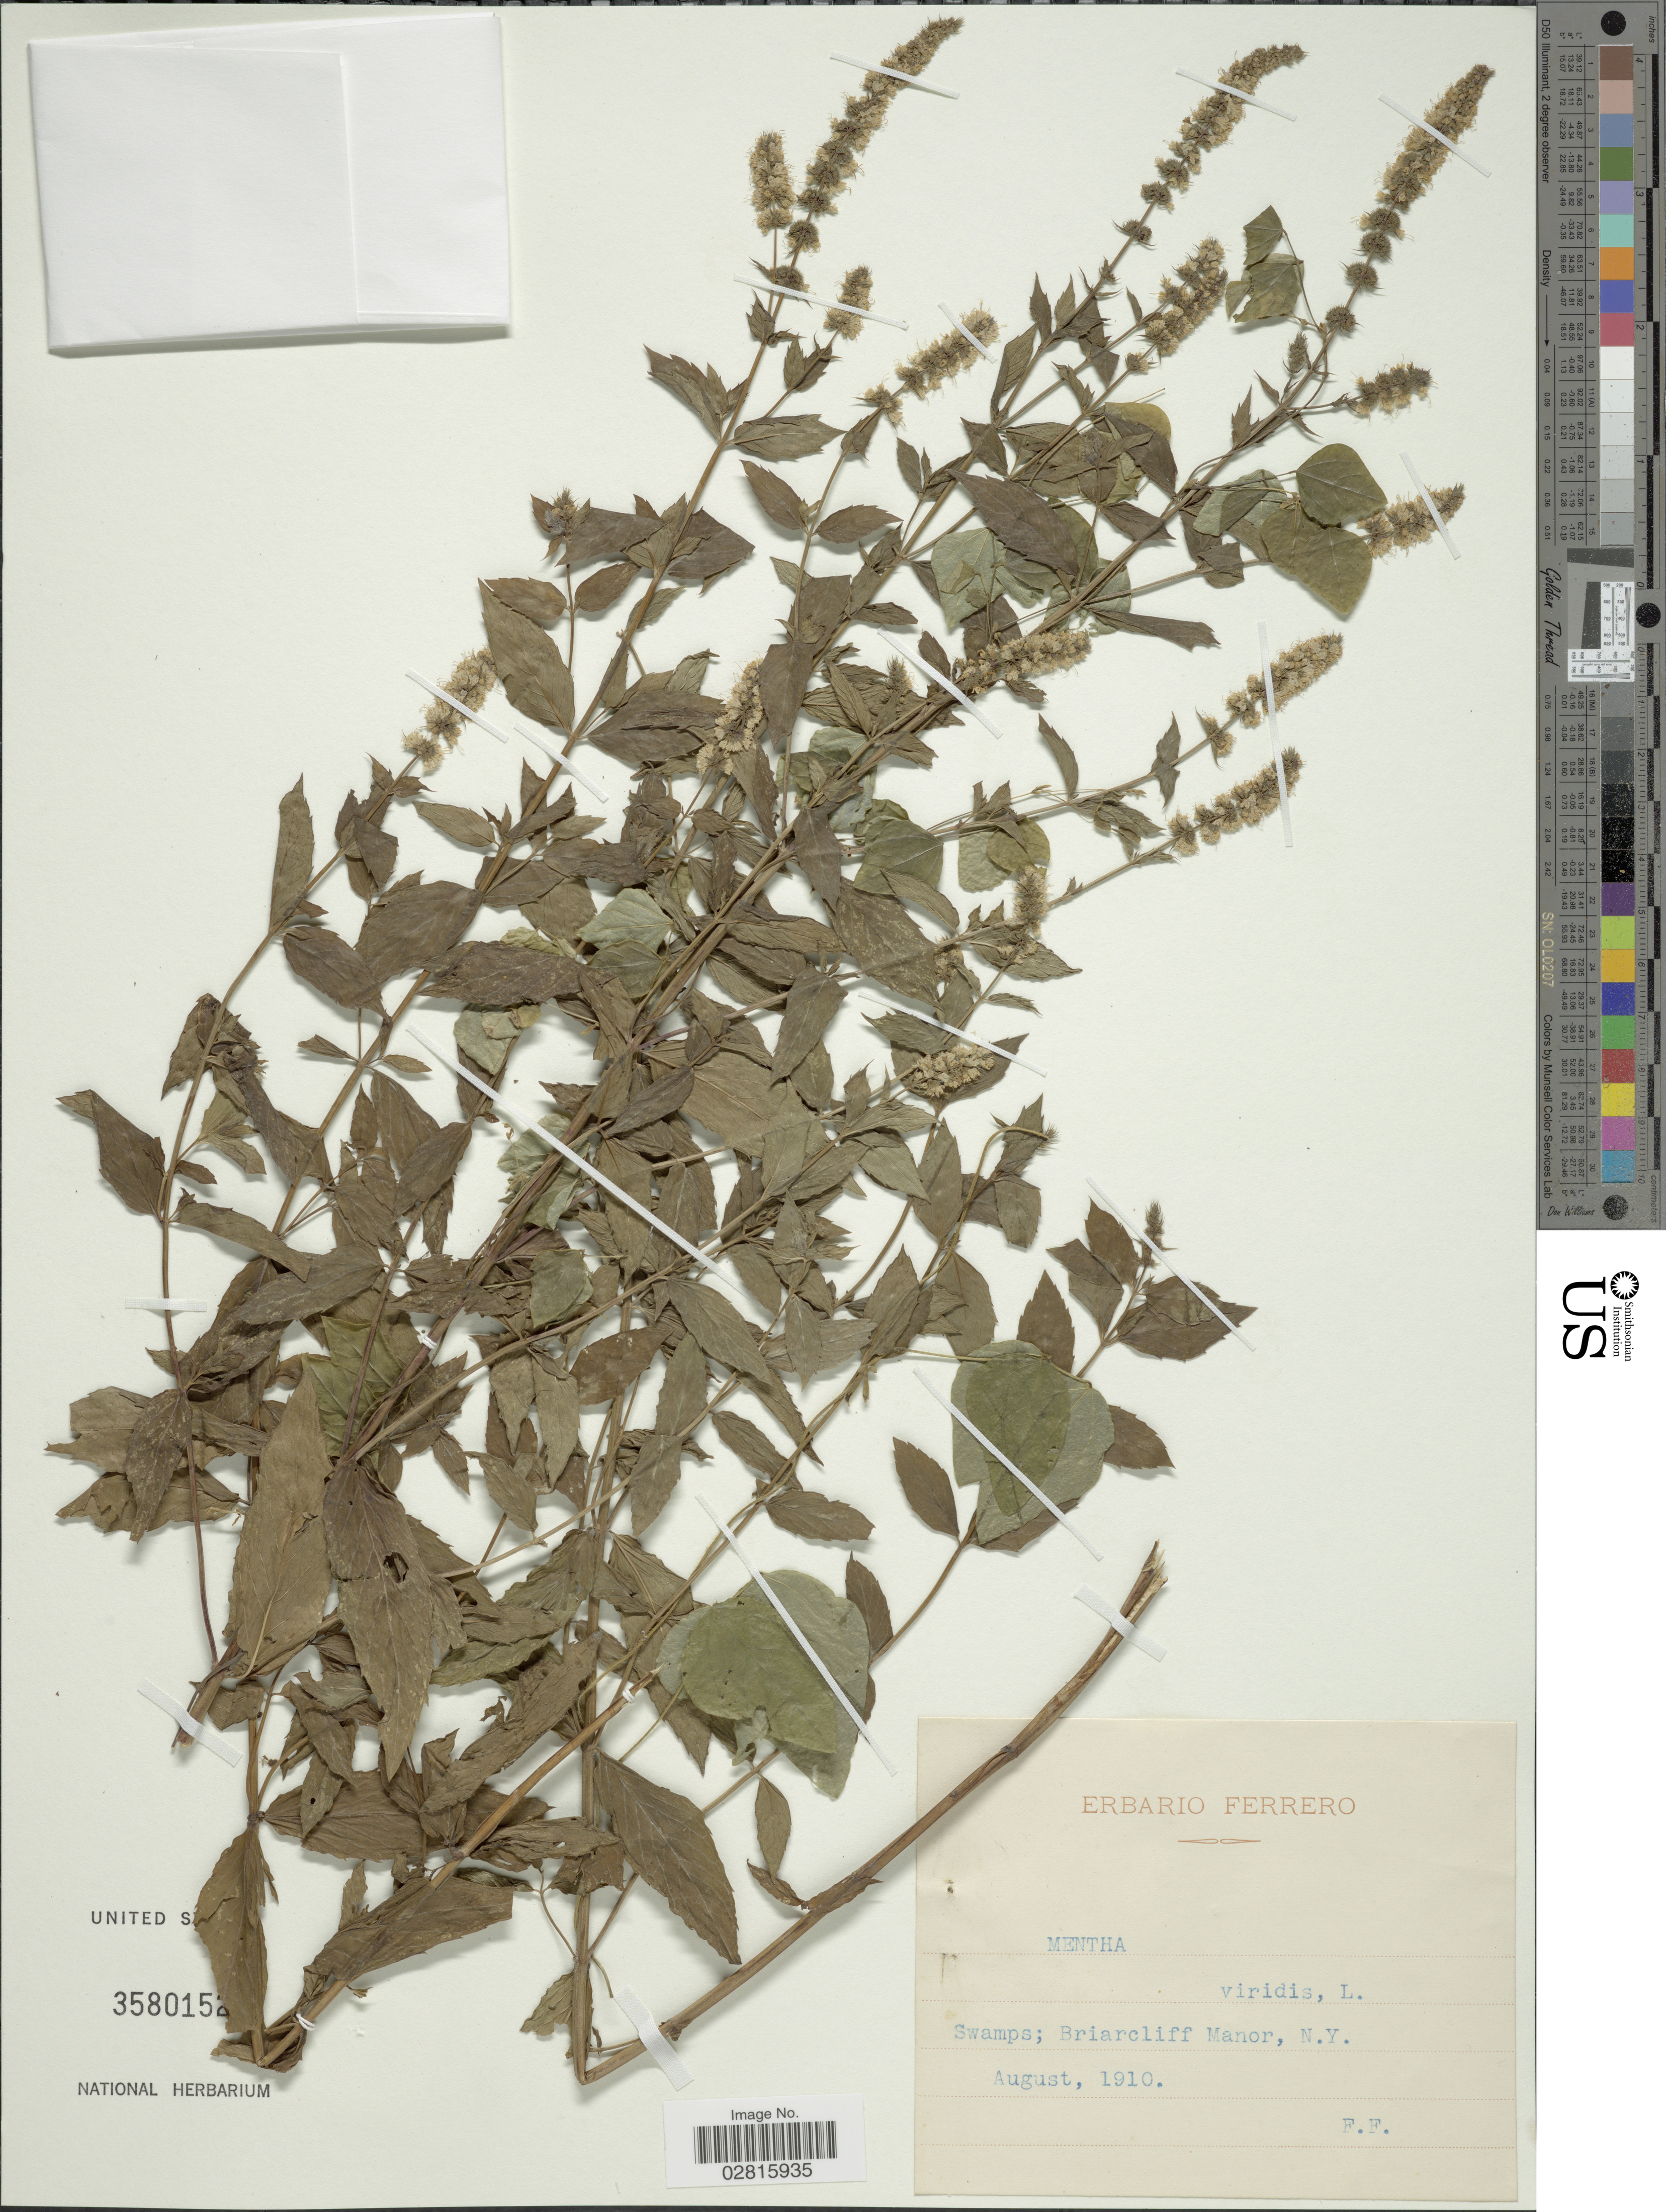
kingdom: Plantae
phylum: Tracheophyta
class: Magnoliopsida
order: Lamiales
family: Lamiaceae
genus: Mentha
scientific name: Mentha viridis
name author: (L.) L.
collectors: F. Ferrero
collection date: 1910-08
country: United States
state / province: New York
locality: Swamps; Briarcliff Manor, N.Y.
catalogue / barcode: US 3580152